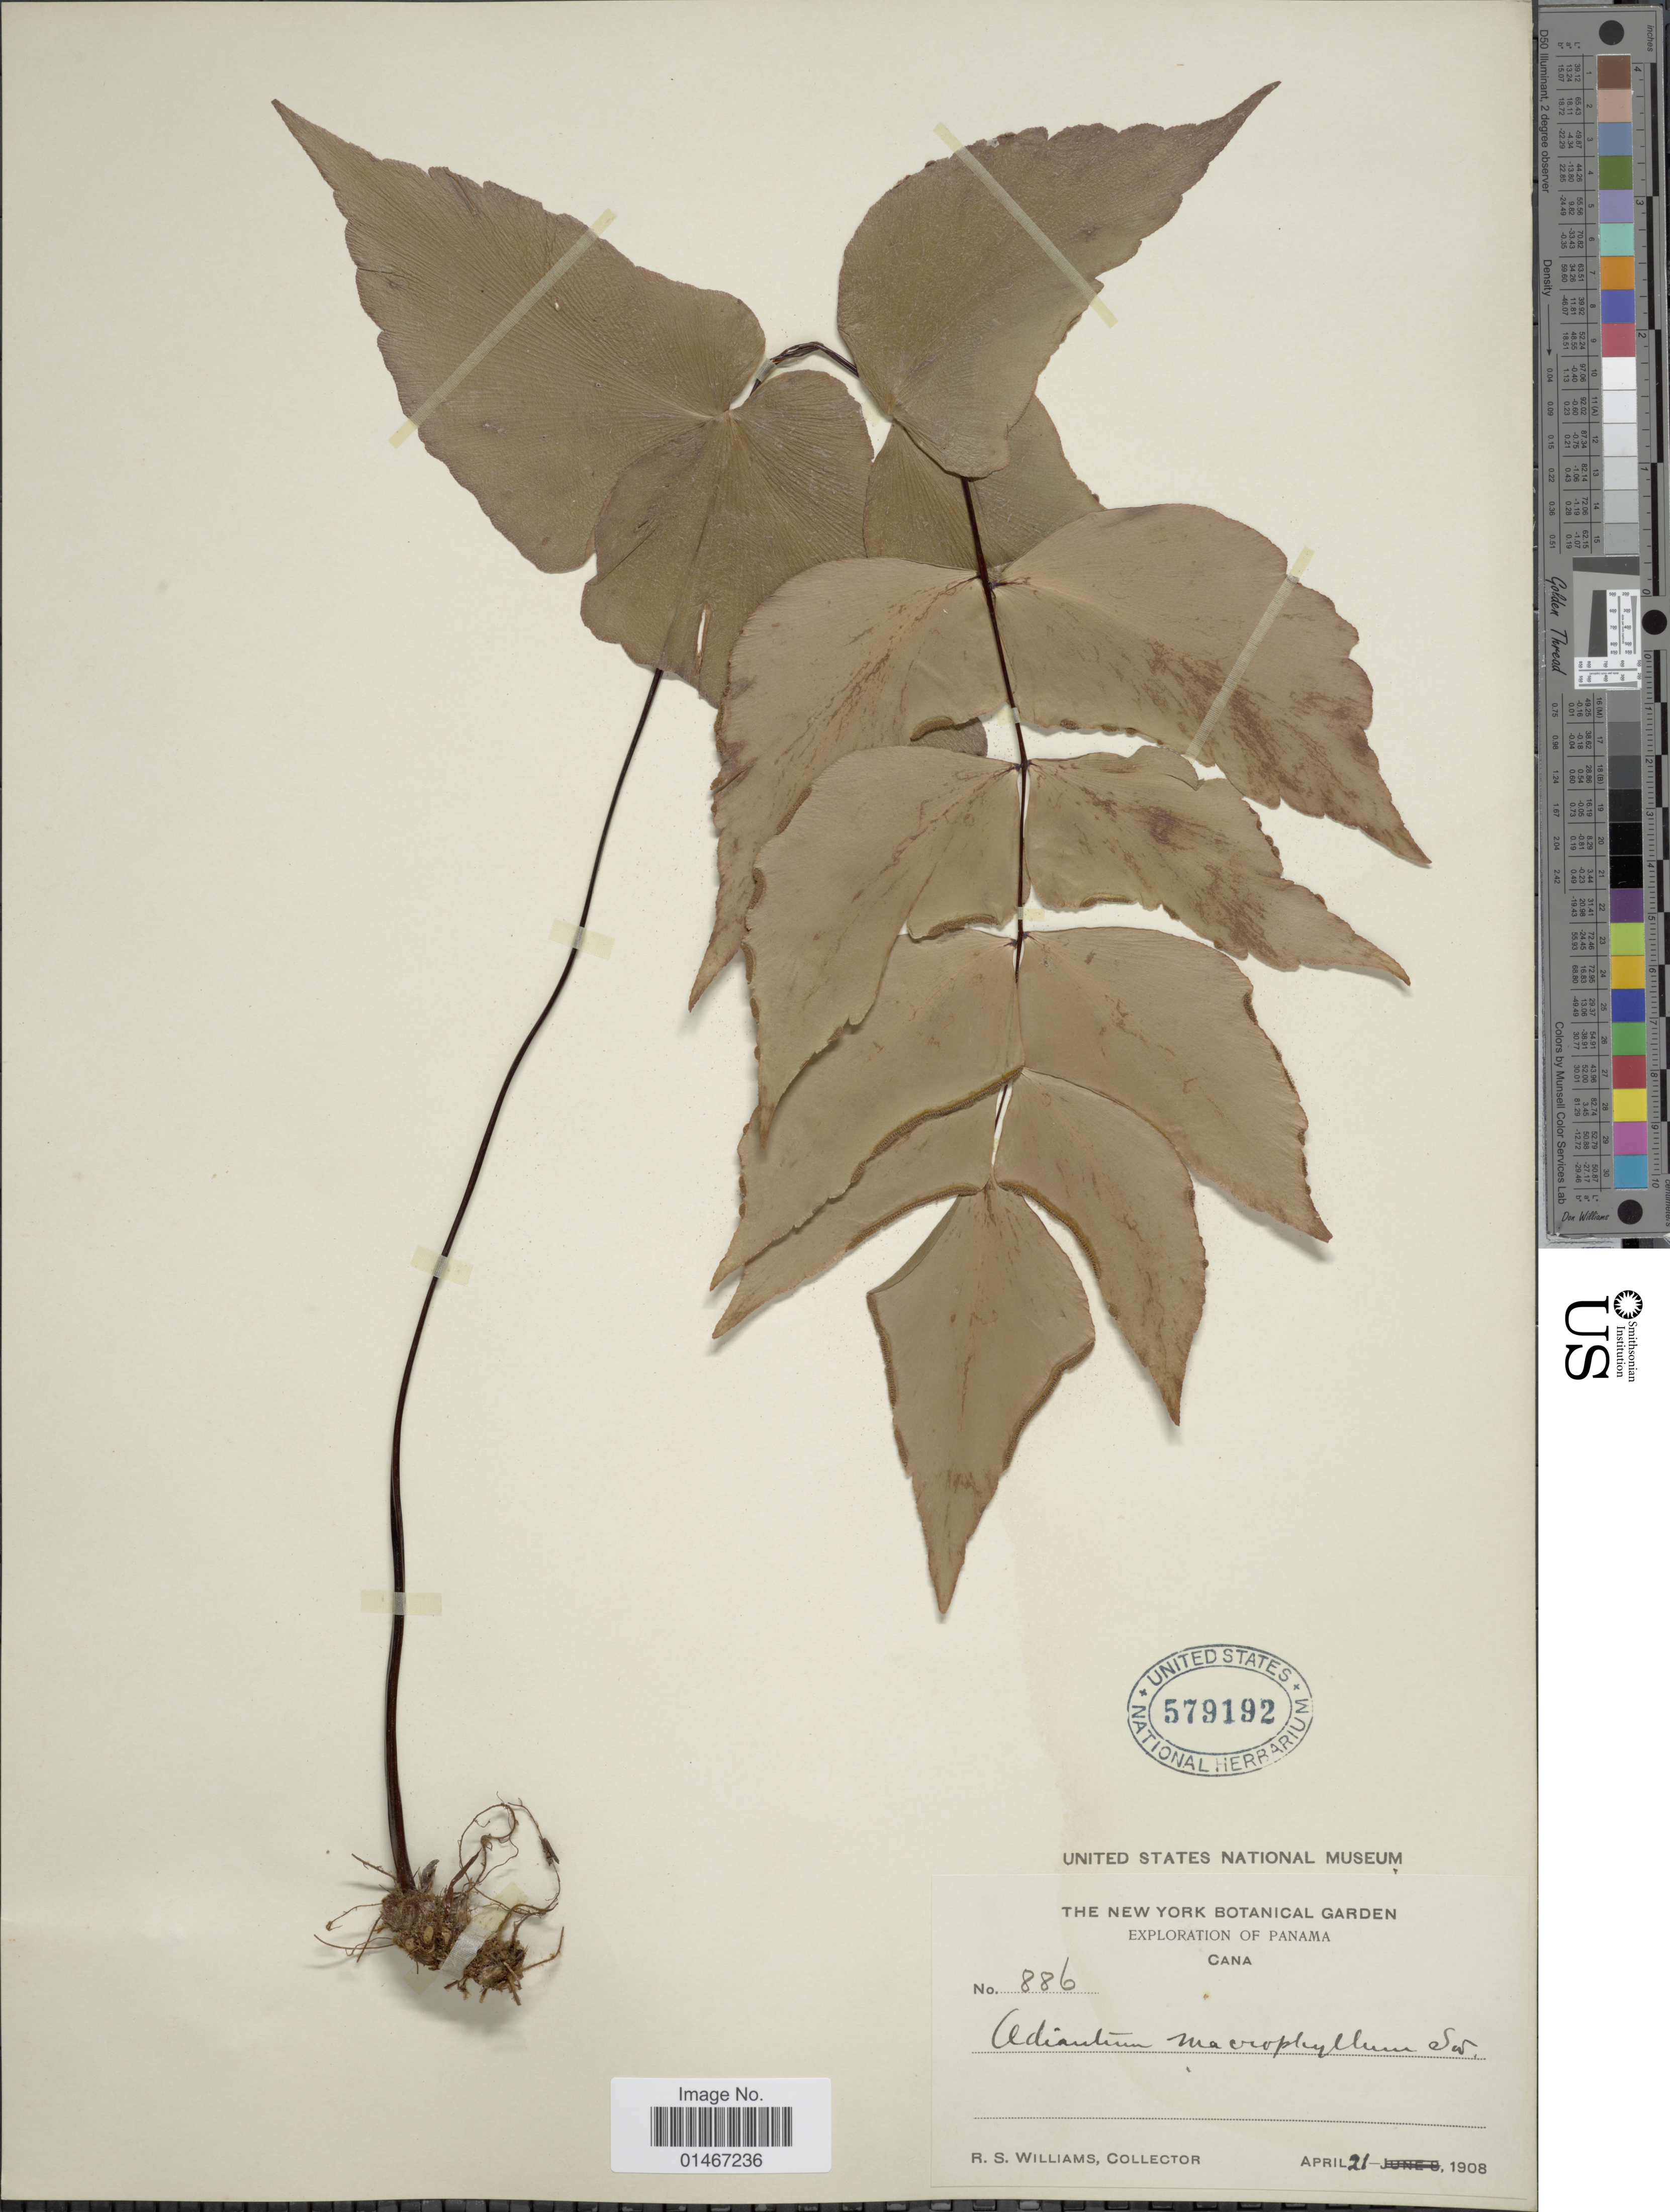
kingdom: Plantae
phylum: Tracheophyta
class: Polypodiopsida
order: Polypodiales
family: Pteridaceae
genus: Adiantum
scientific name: Adiantum macrophyllum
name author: Sw.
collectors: R. S. Williams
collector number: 886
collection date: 1908-04-21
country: Panama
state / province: Panamá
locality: Cana.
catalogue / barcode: US 579192